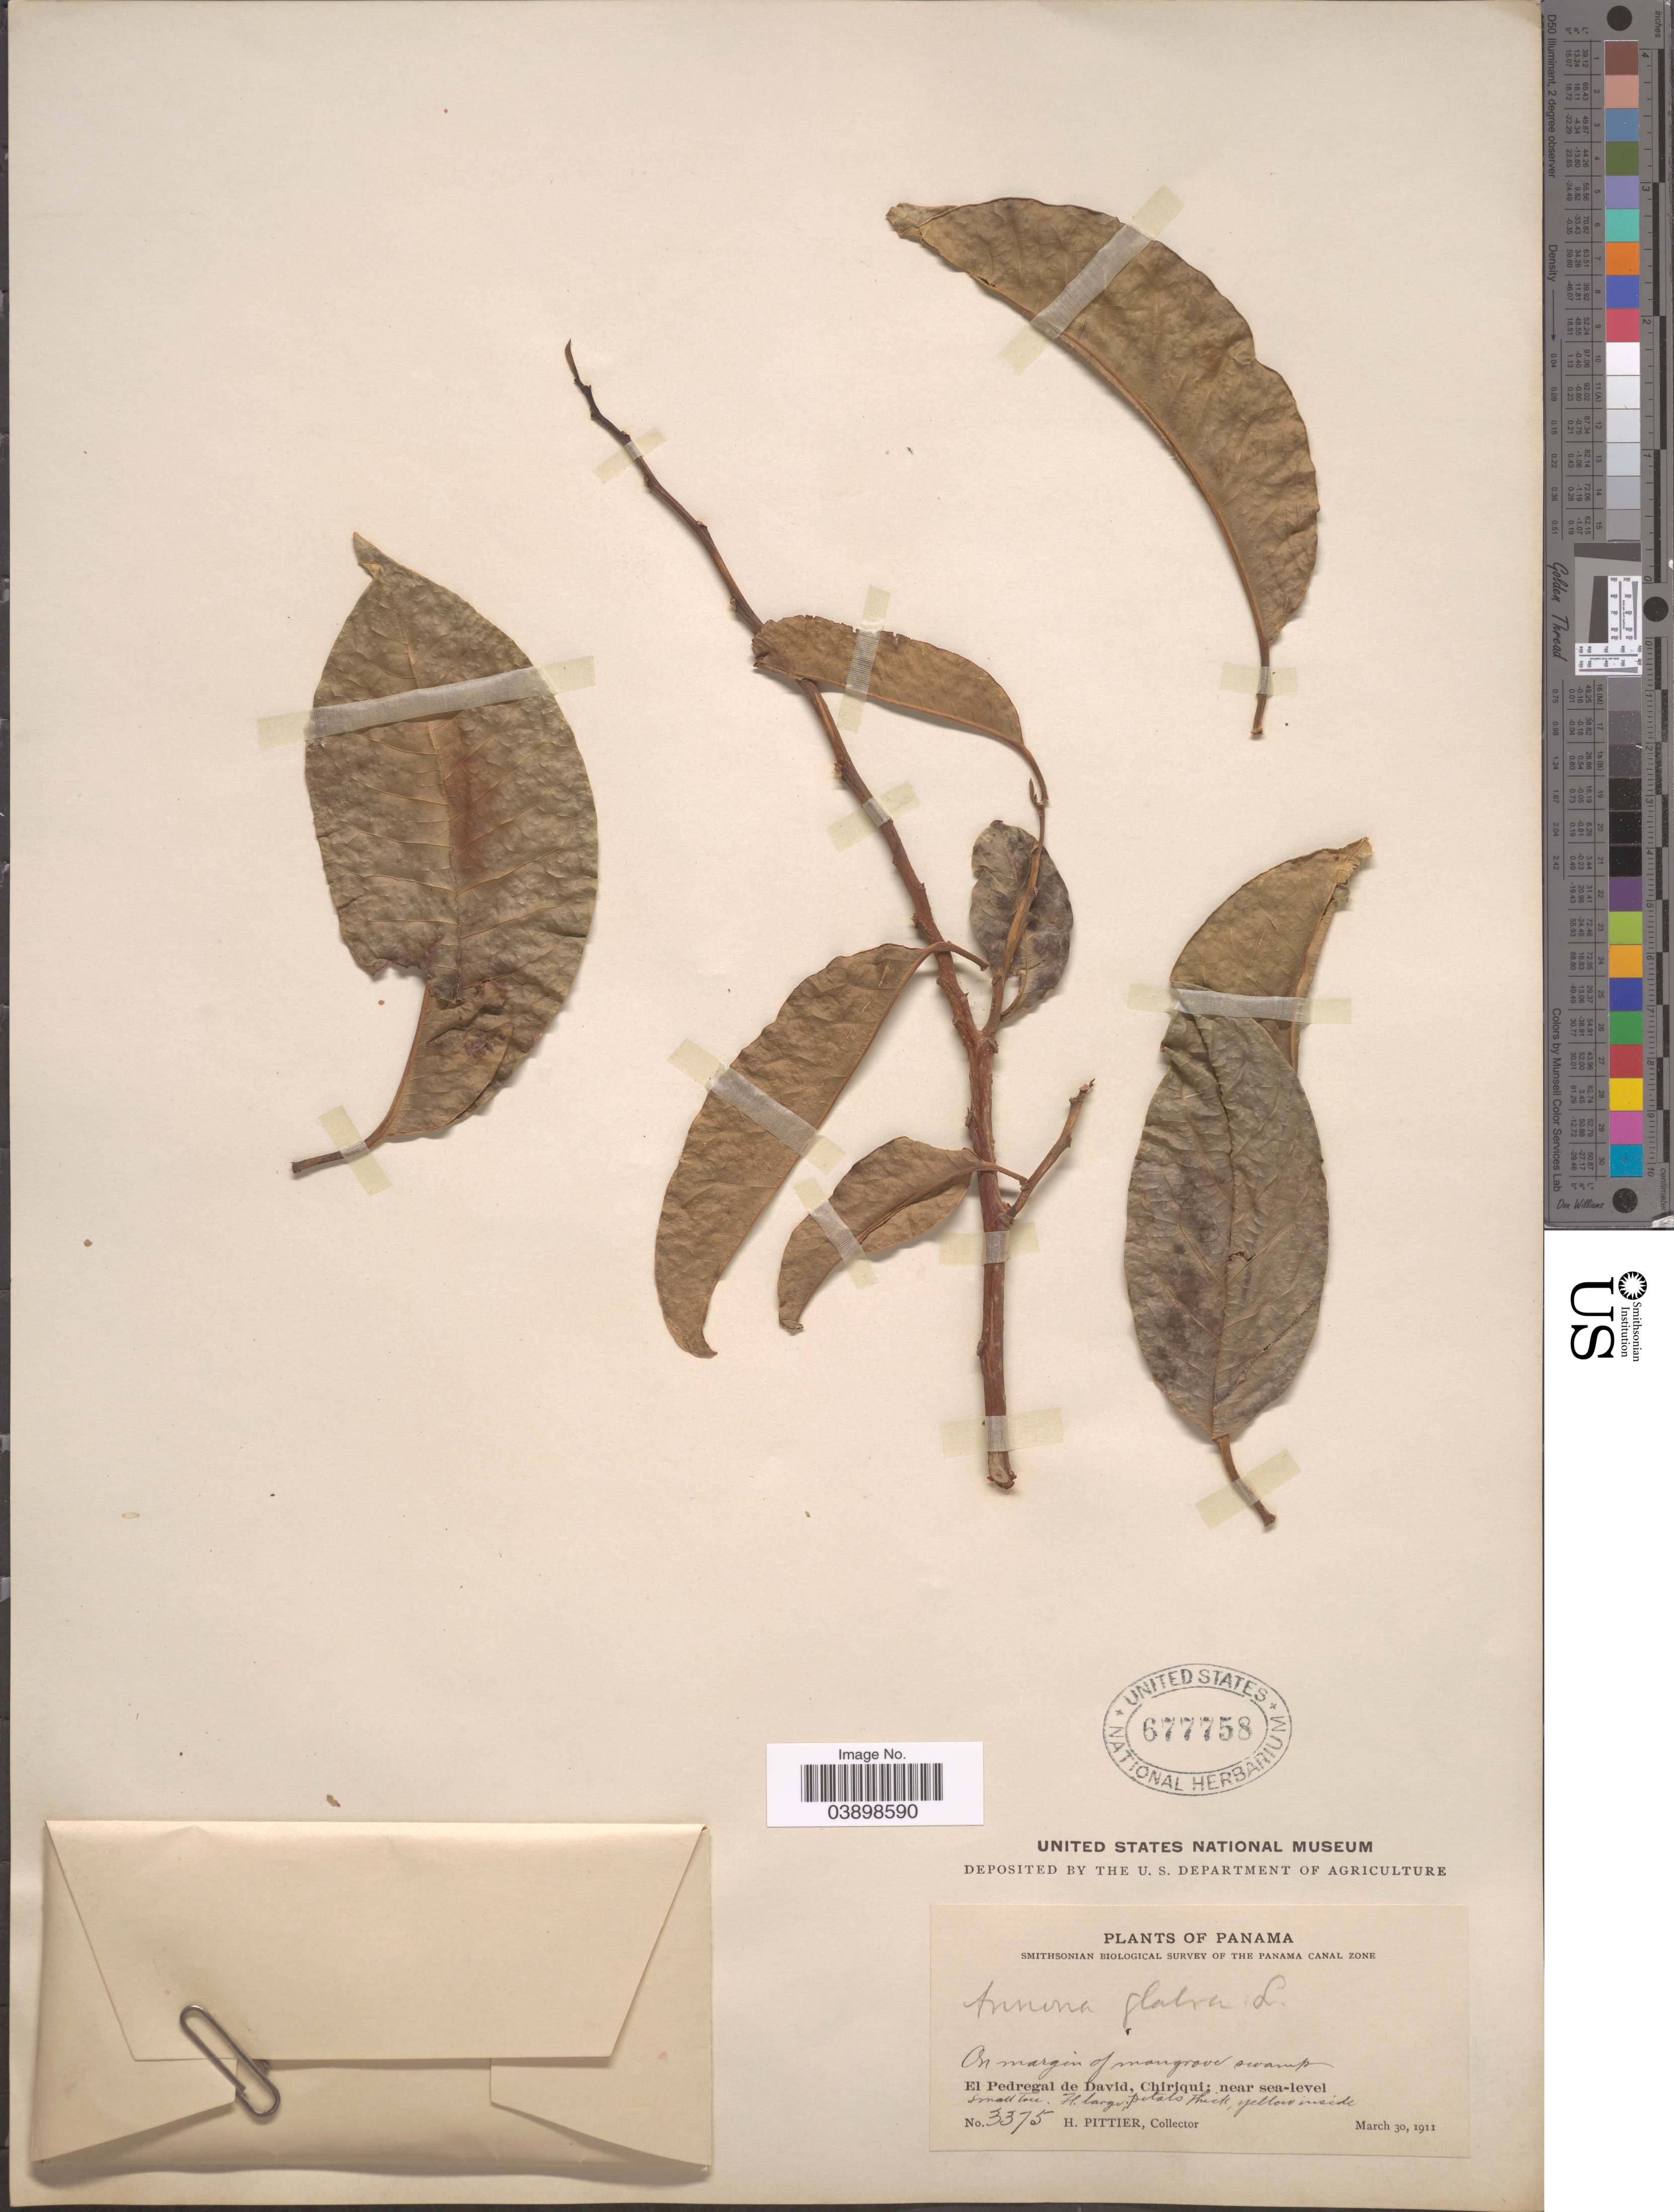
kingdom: Plantae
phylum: Tracheophyta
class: Magnoliopsida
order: Magnoliales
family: Annonaceae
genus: Annona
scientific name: Annona glabra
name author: L.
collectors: H. F. Pittier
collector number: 3375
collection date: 1911-03-30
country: Panama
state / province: Chiriqui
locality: El Pedregal de David.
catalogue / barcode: US 677758